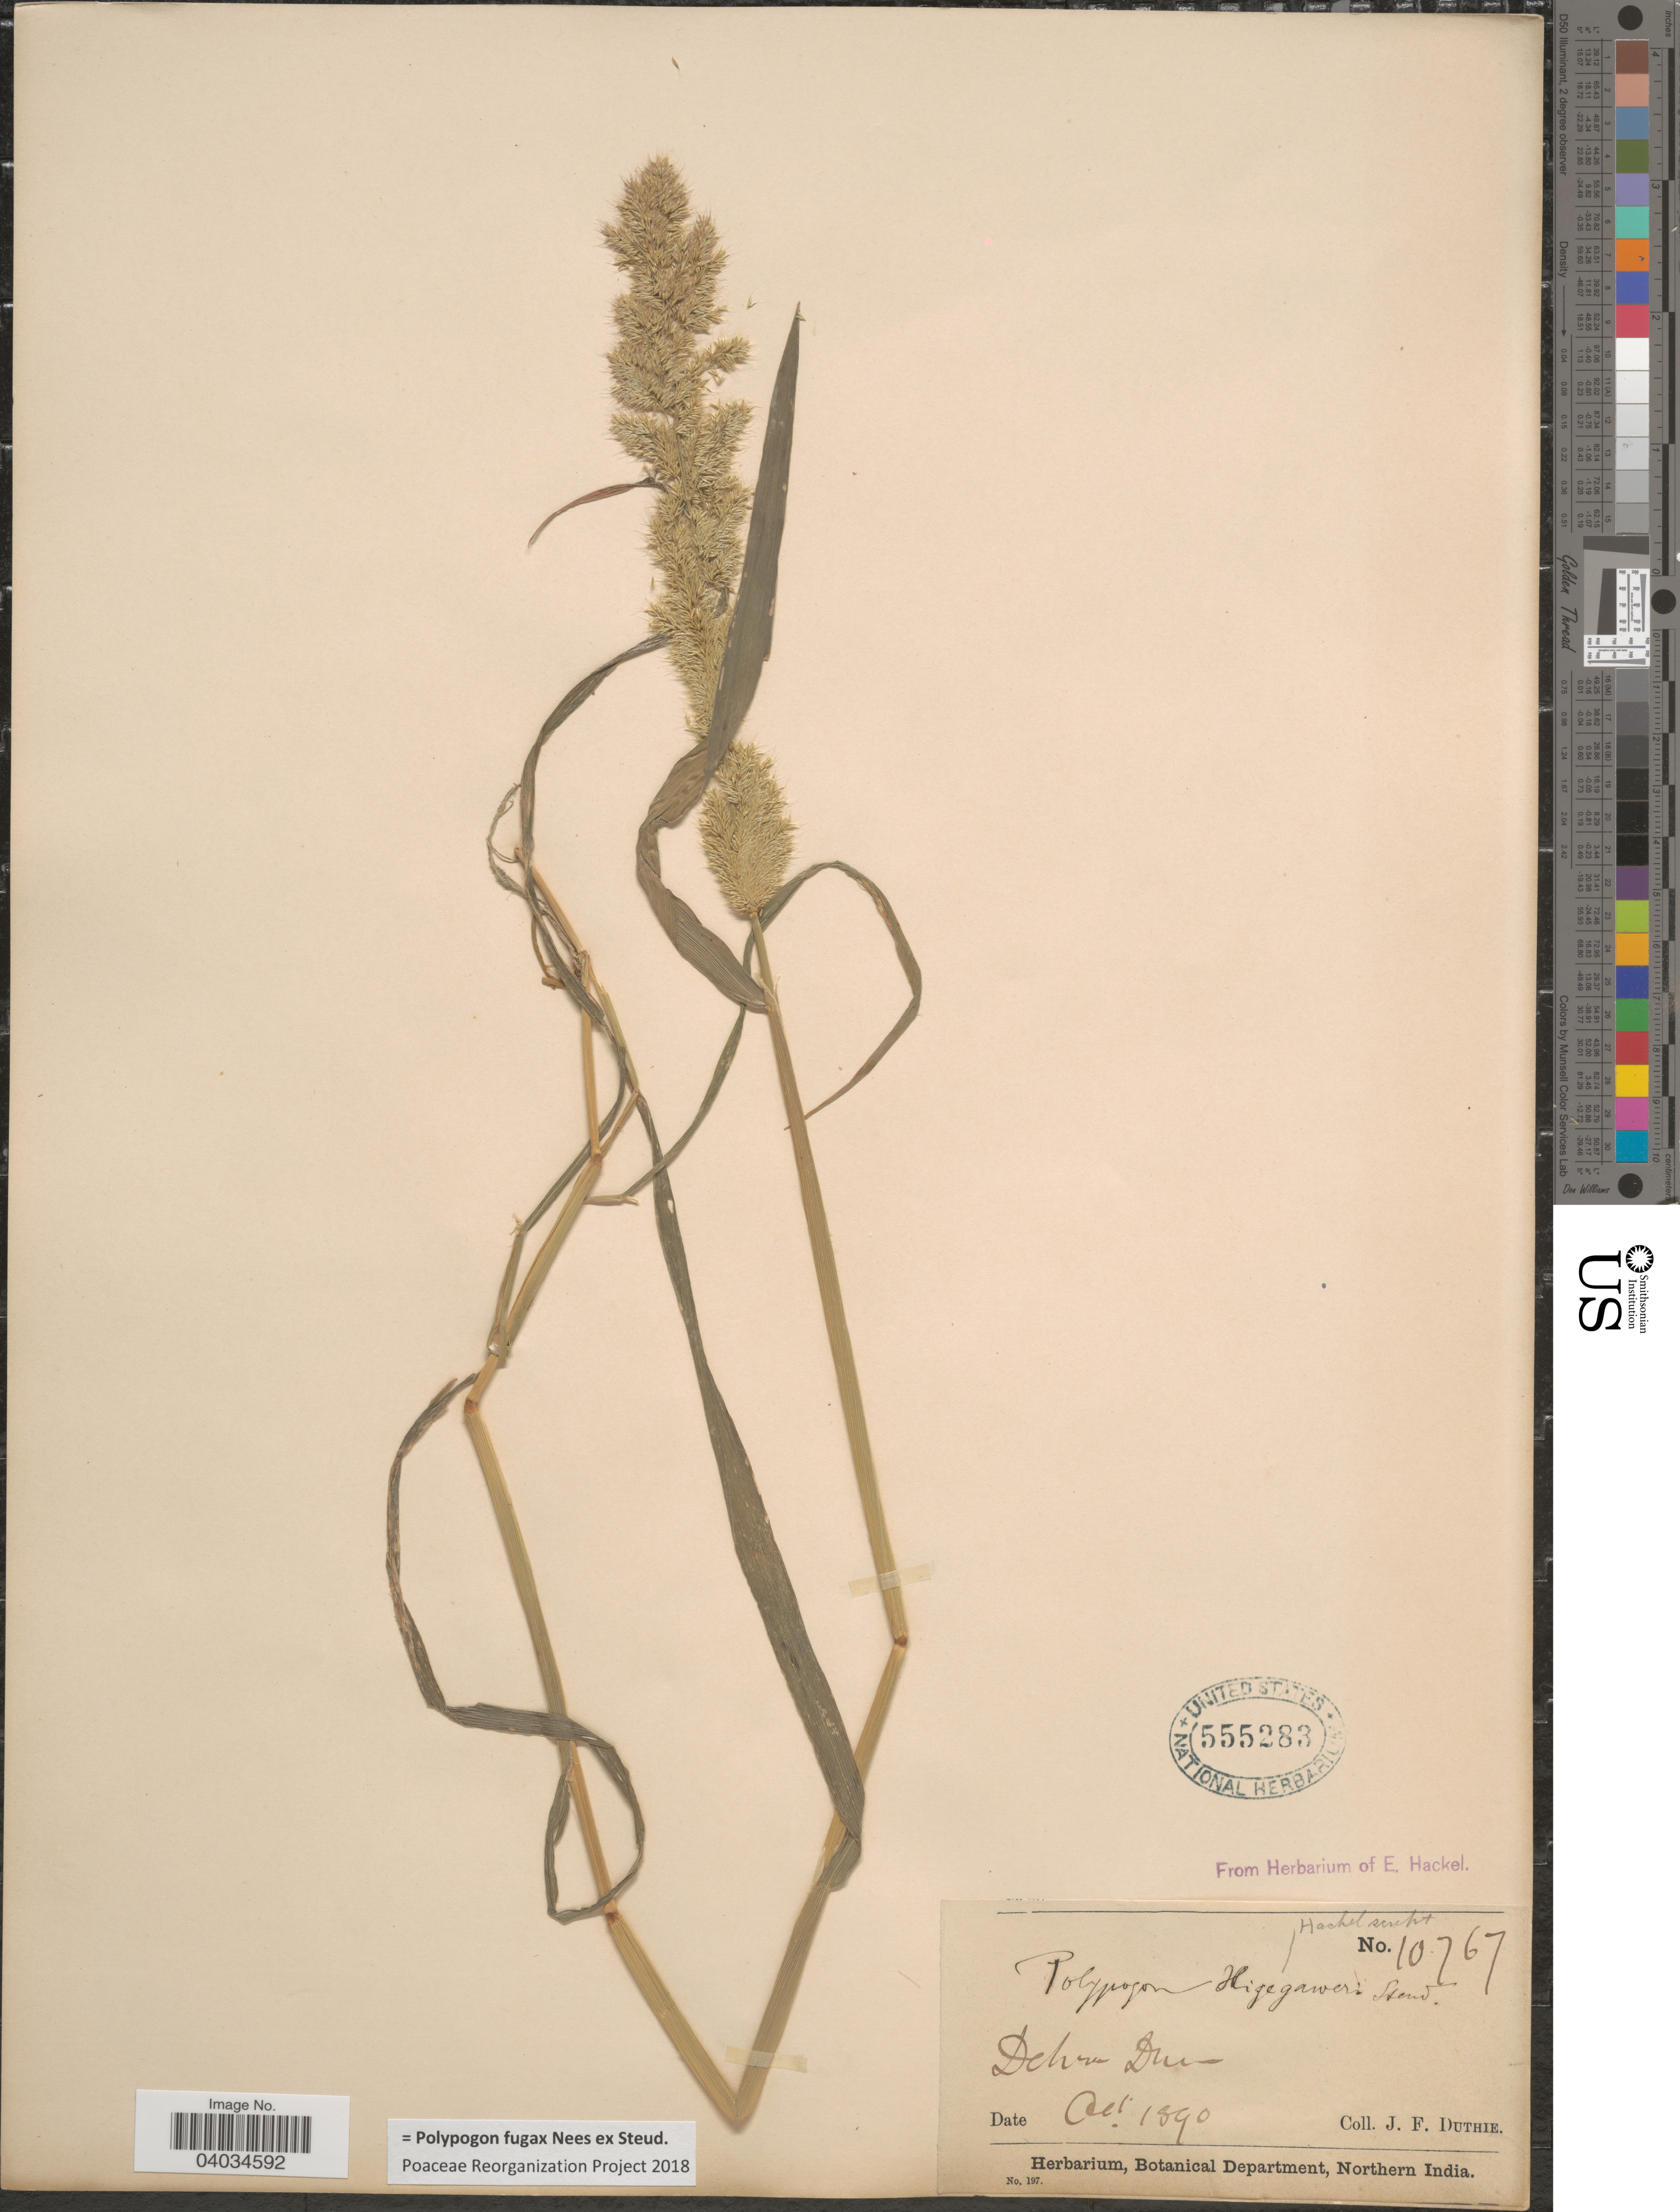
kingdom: Plantae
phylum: Tracheophyta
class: Liliopsida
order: Poales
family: Poaceae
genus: Polypogon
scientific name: Polypogon fugax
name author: Nees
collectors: J. F. Duthie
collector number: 10767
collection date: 1890-10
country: India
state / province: Uttarakhand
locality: Dehra Dun. Northern India.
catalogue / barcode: US 555283